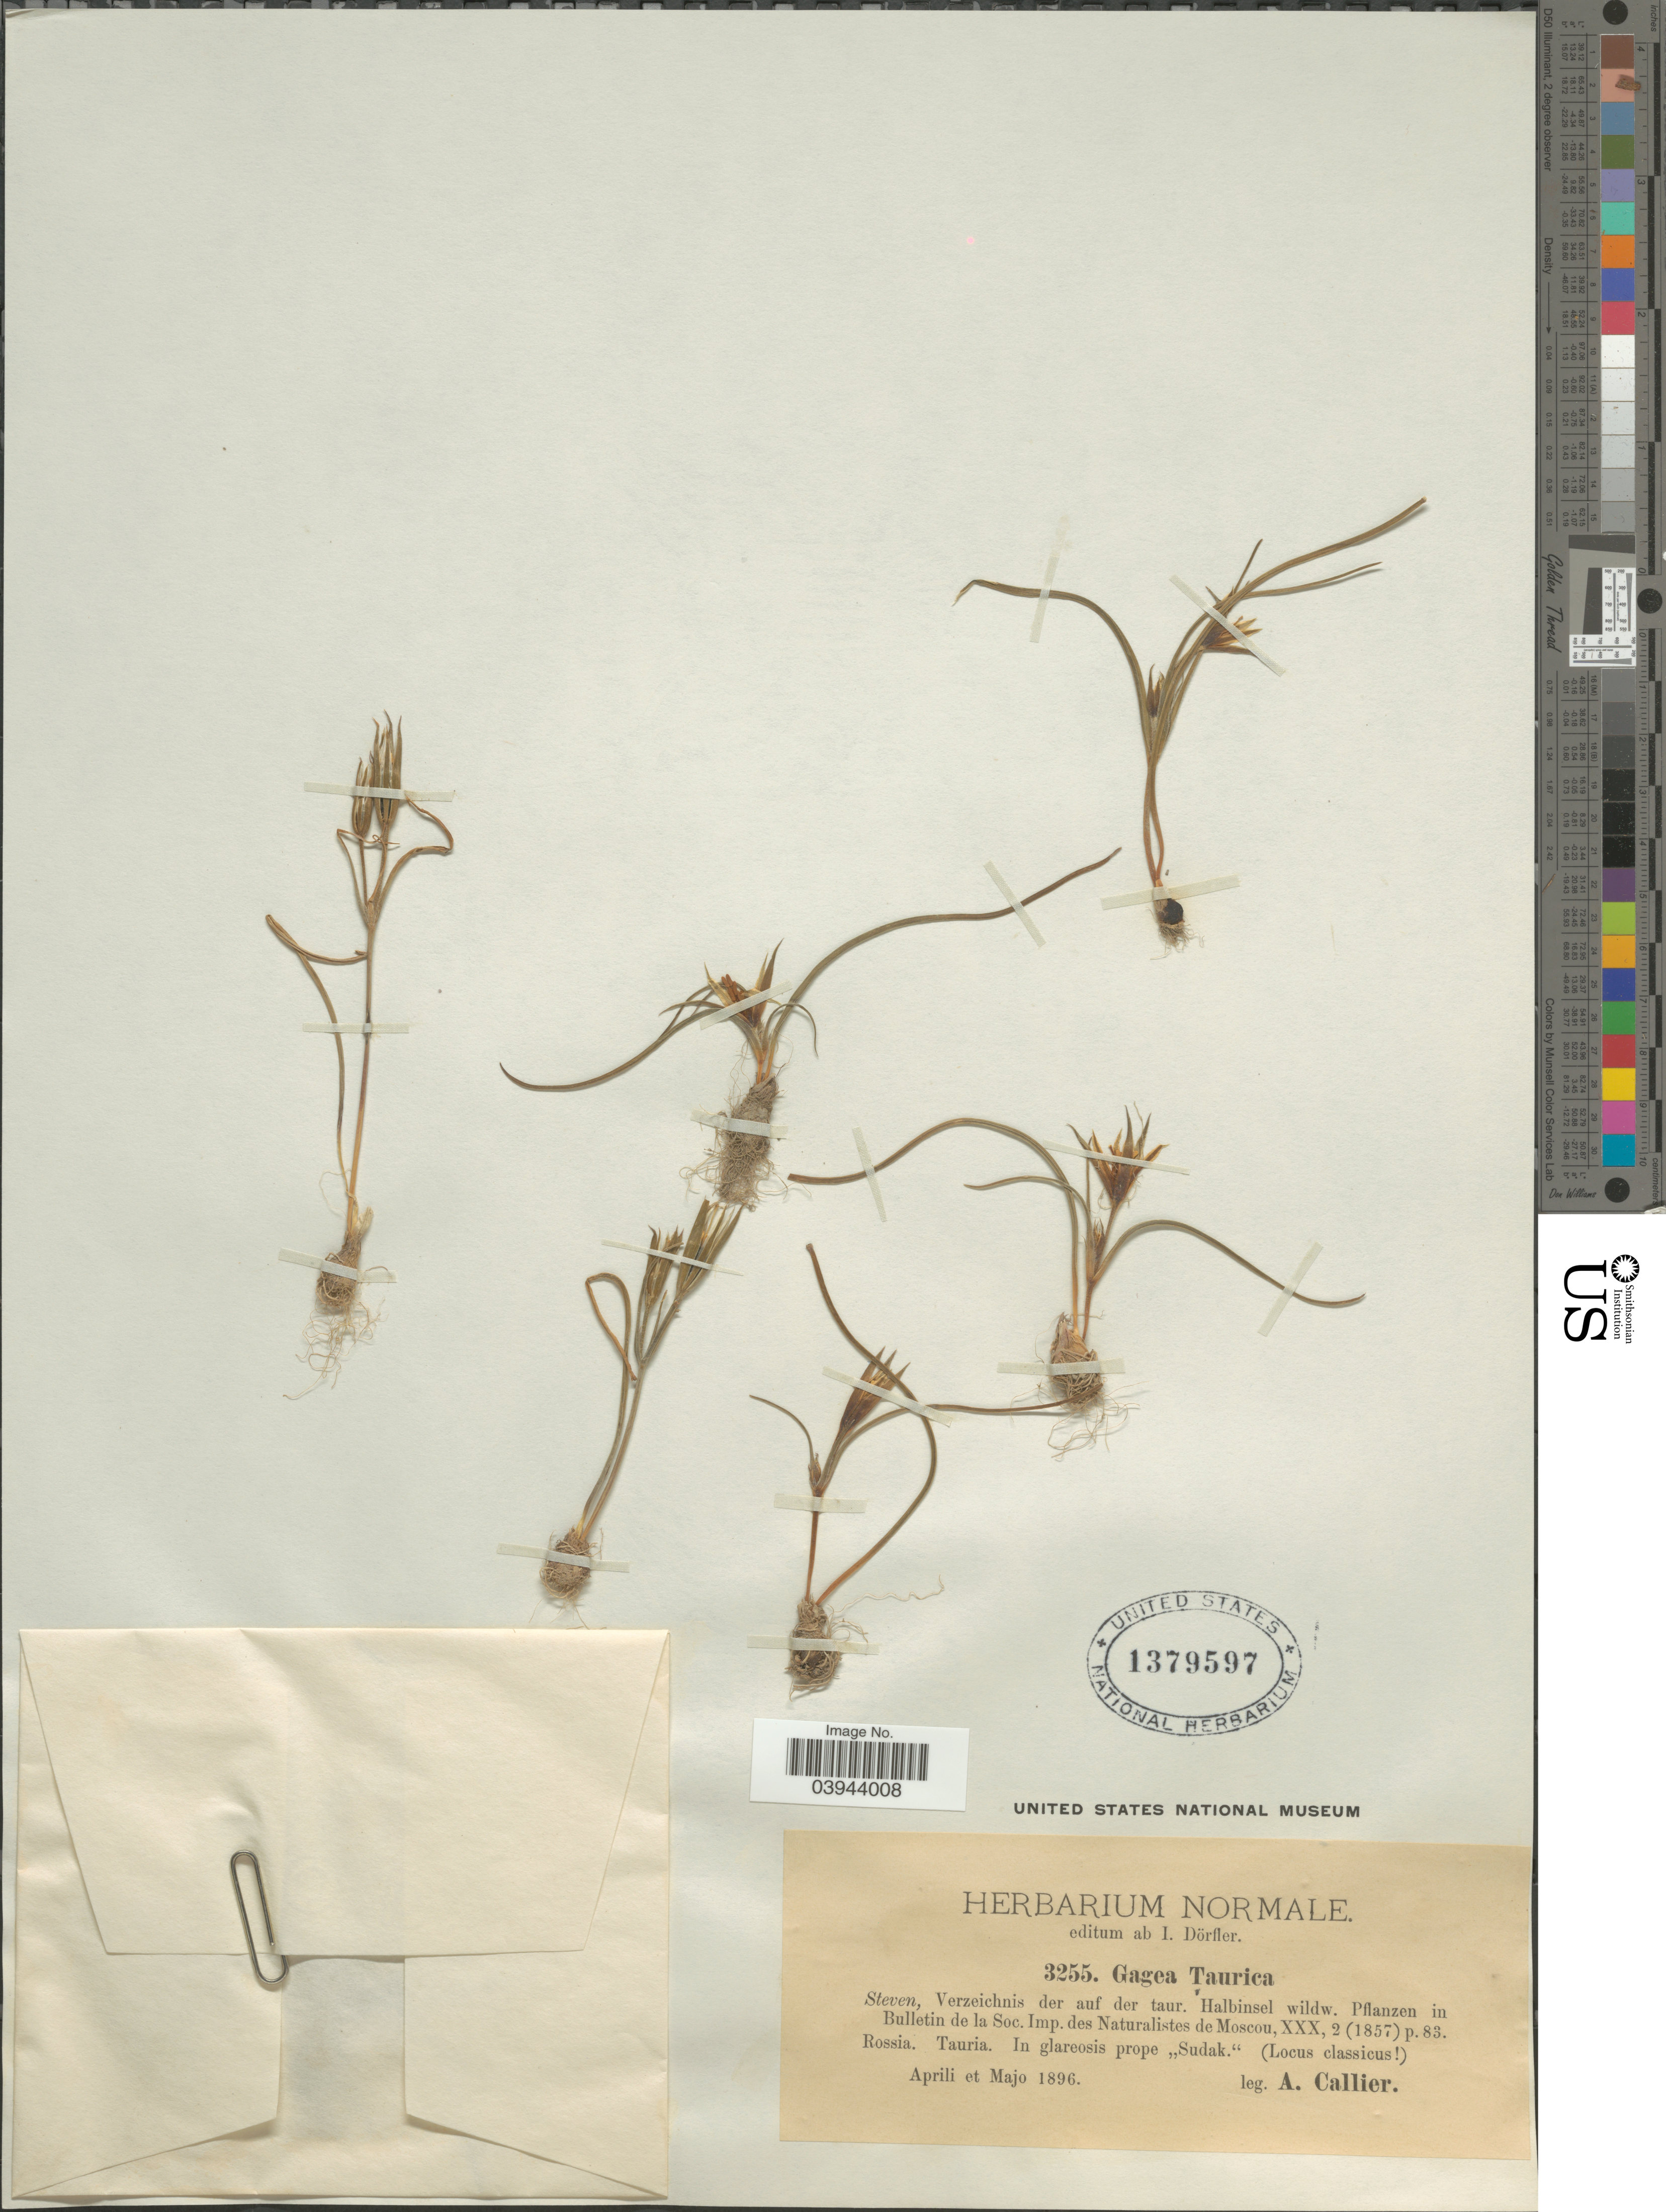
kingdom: Plantae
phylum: Tracheophyta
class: Liliopsida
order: Liliales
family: Liliaceae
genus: Gagea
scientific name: Gagea taurica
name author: Steven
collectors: A. Callier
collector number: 3255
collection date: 1896-04/1896-05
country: Russian Federation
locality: Rossia. Tauria. In glareosis prope „Sudak.'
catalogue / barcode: US 1379597